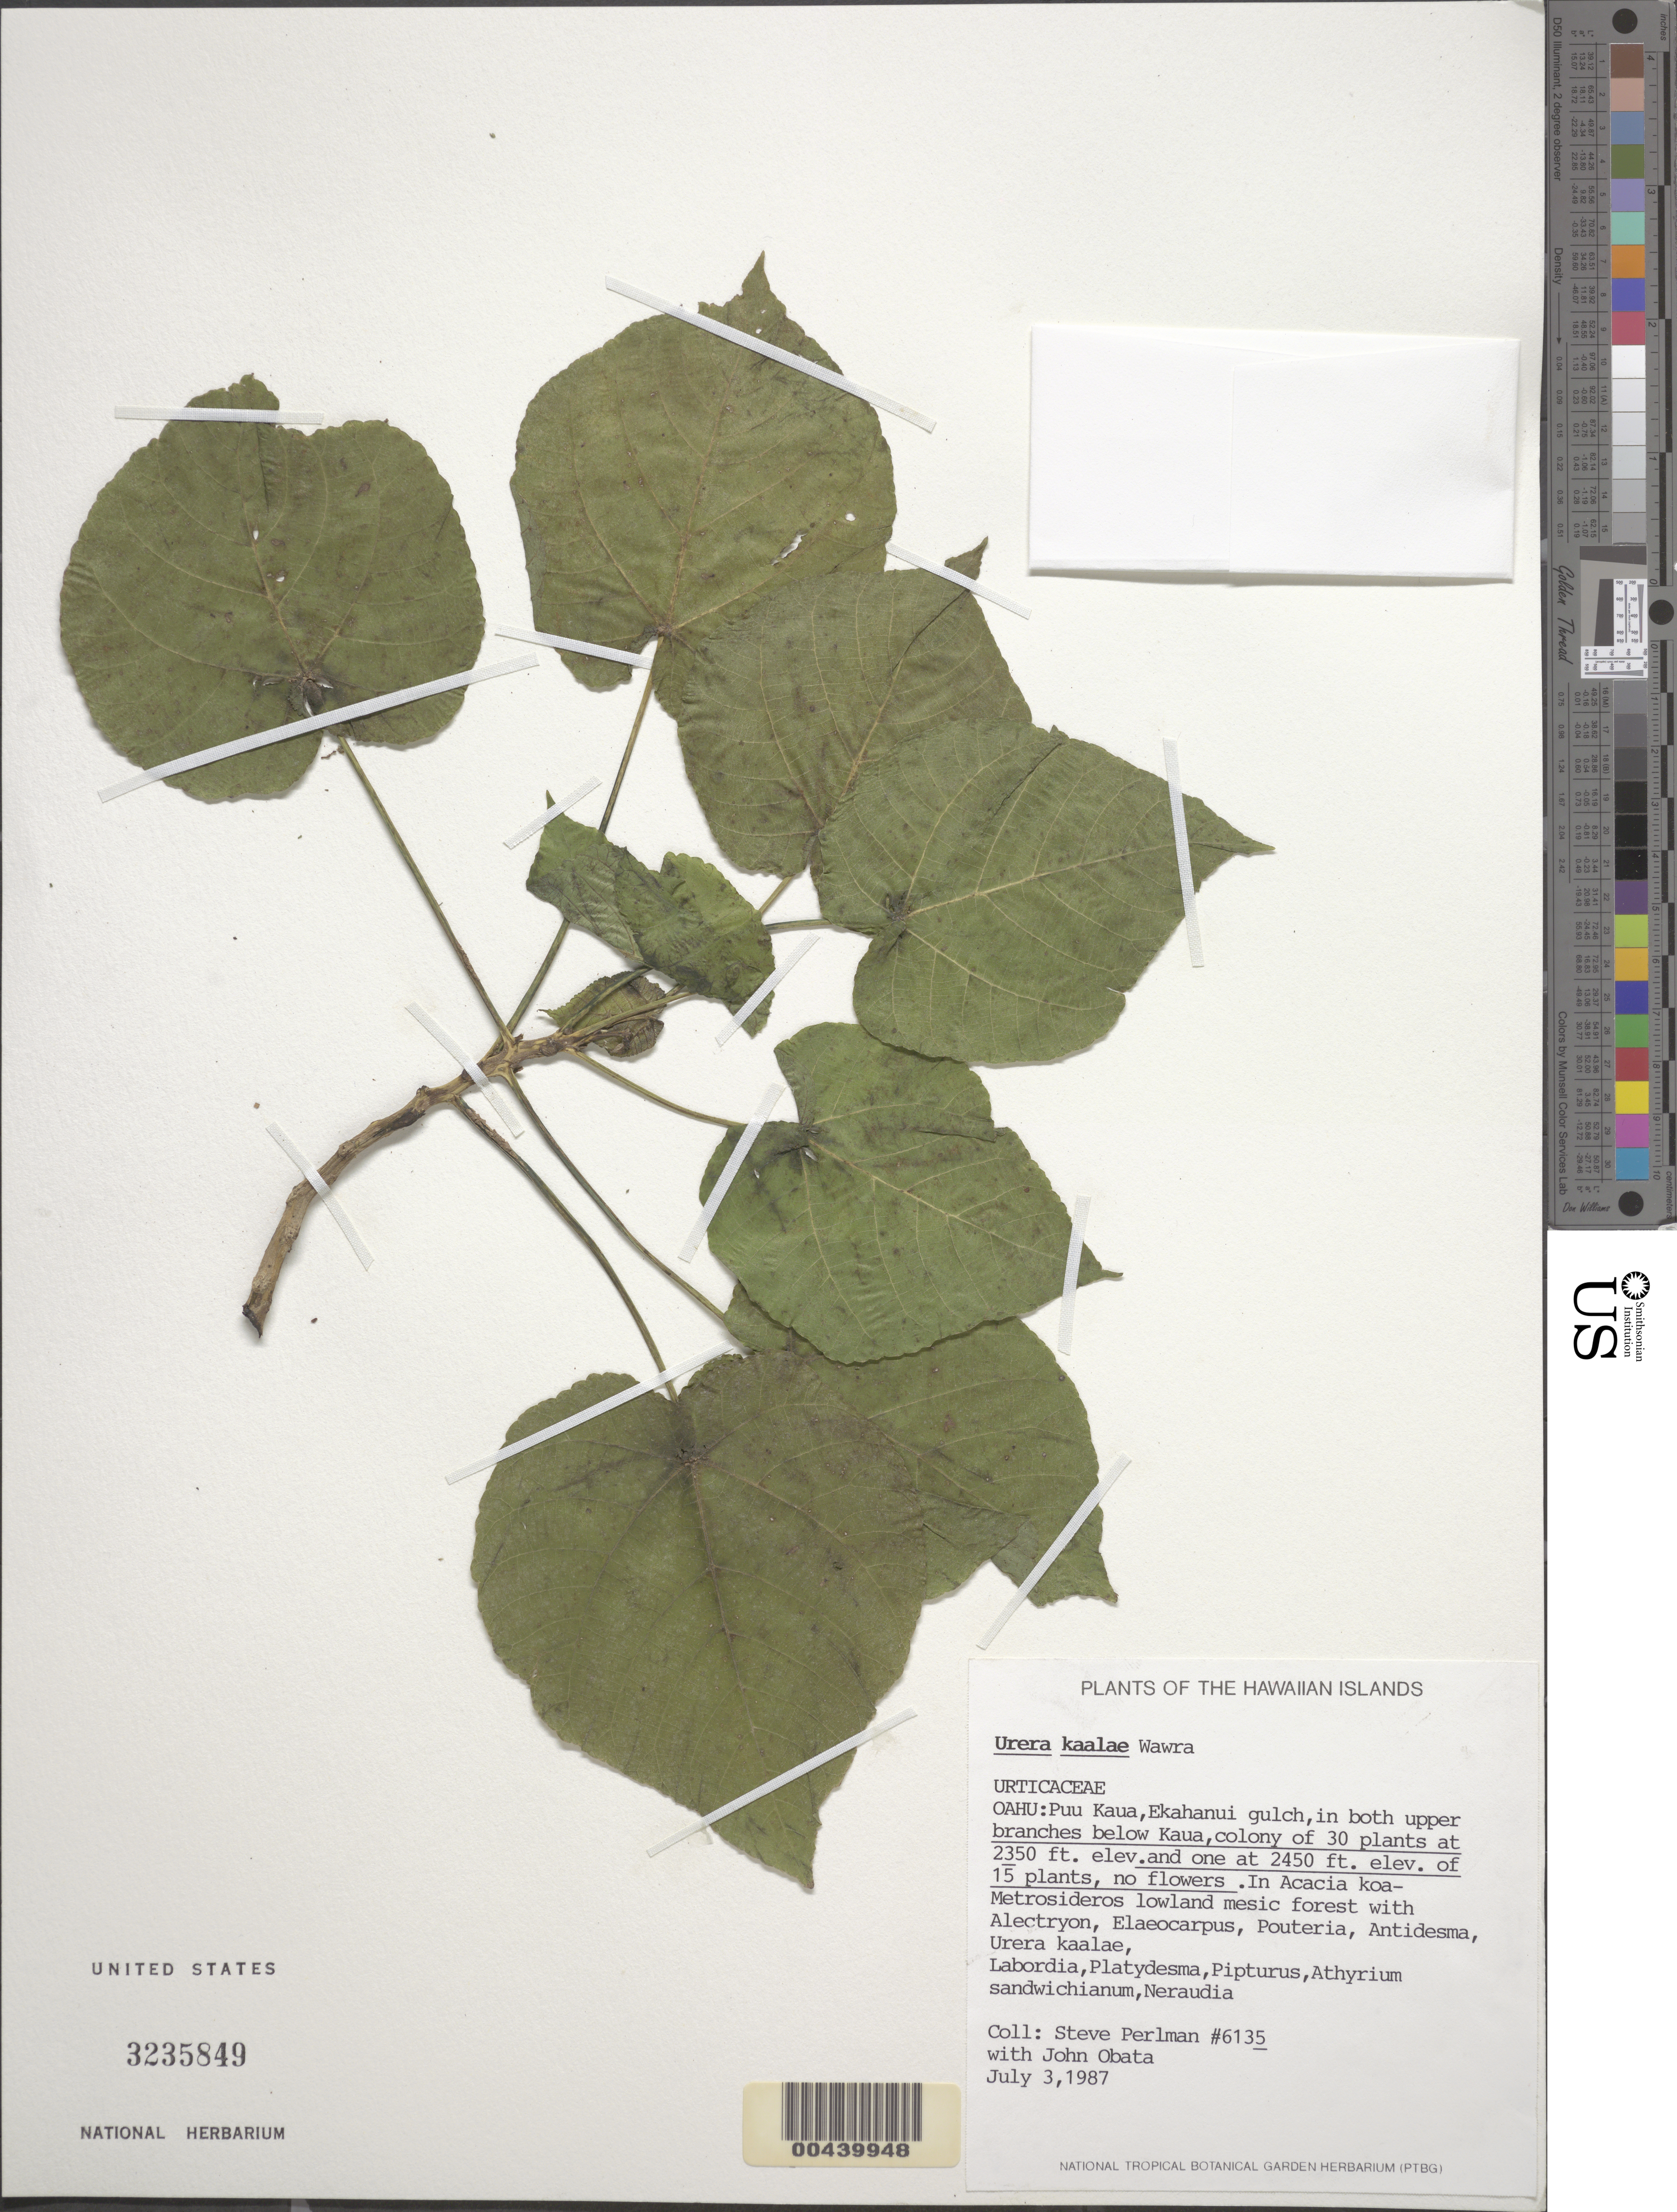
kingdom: Plantae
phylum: Tracheophyta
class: Magnoliopsida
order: Rosales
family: Urticaceae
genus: Urera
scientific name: Urera kaalae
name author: Wawra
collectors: S. P. Perlman & J. Obata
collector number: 6135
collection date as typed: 3 Jul 1987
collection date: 1987-07-03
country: United States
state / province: Hawaii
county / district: Honolulu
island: Oahu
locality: Puu Kaua, Ekahanui gulch, in both upper branches below Kaua.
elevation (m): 716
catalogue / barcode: US 3235849